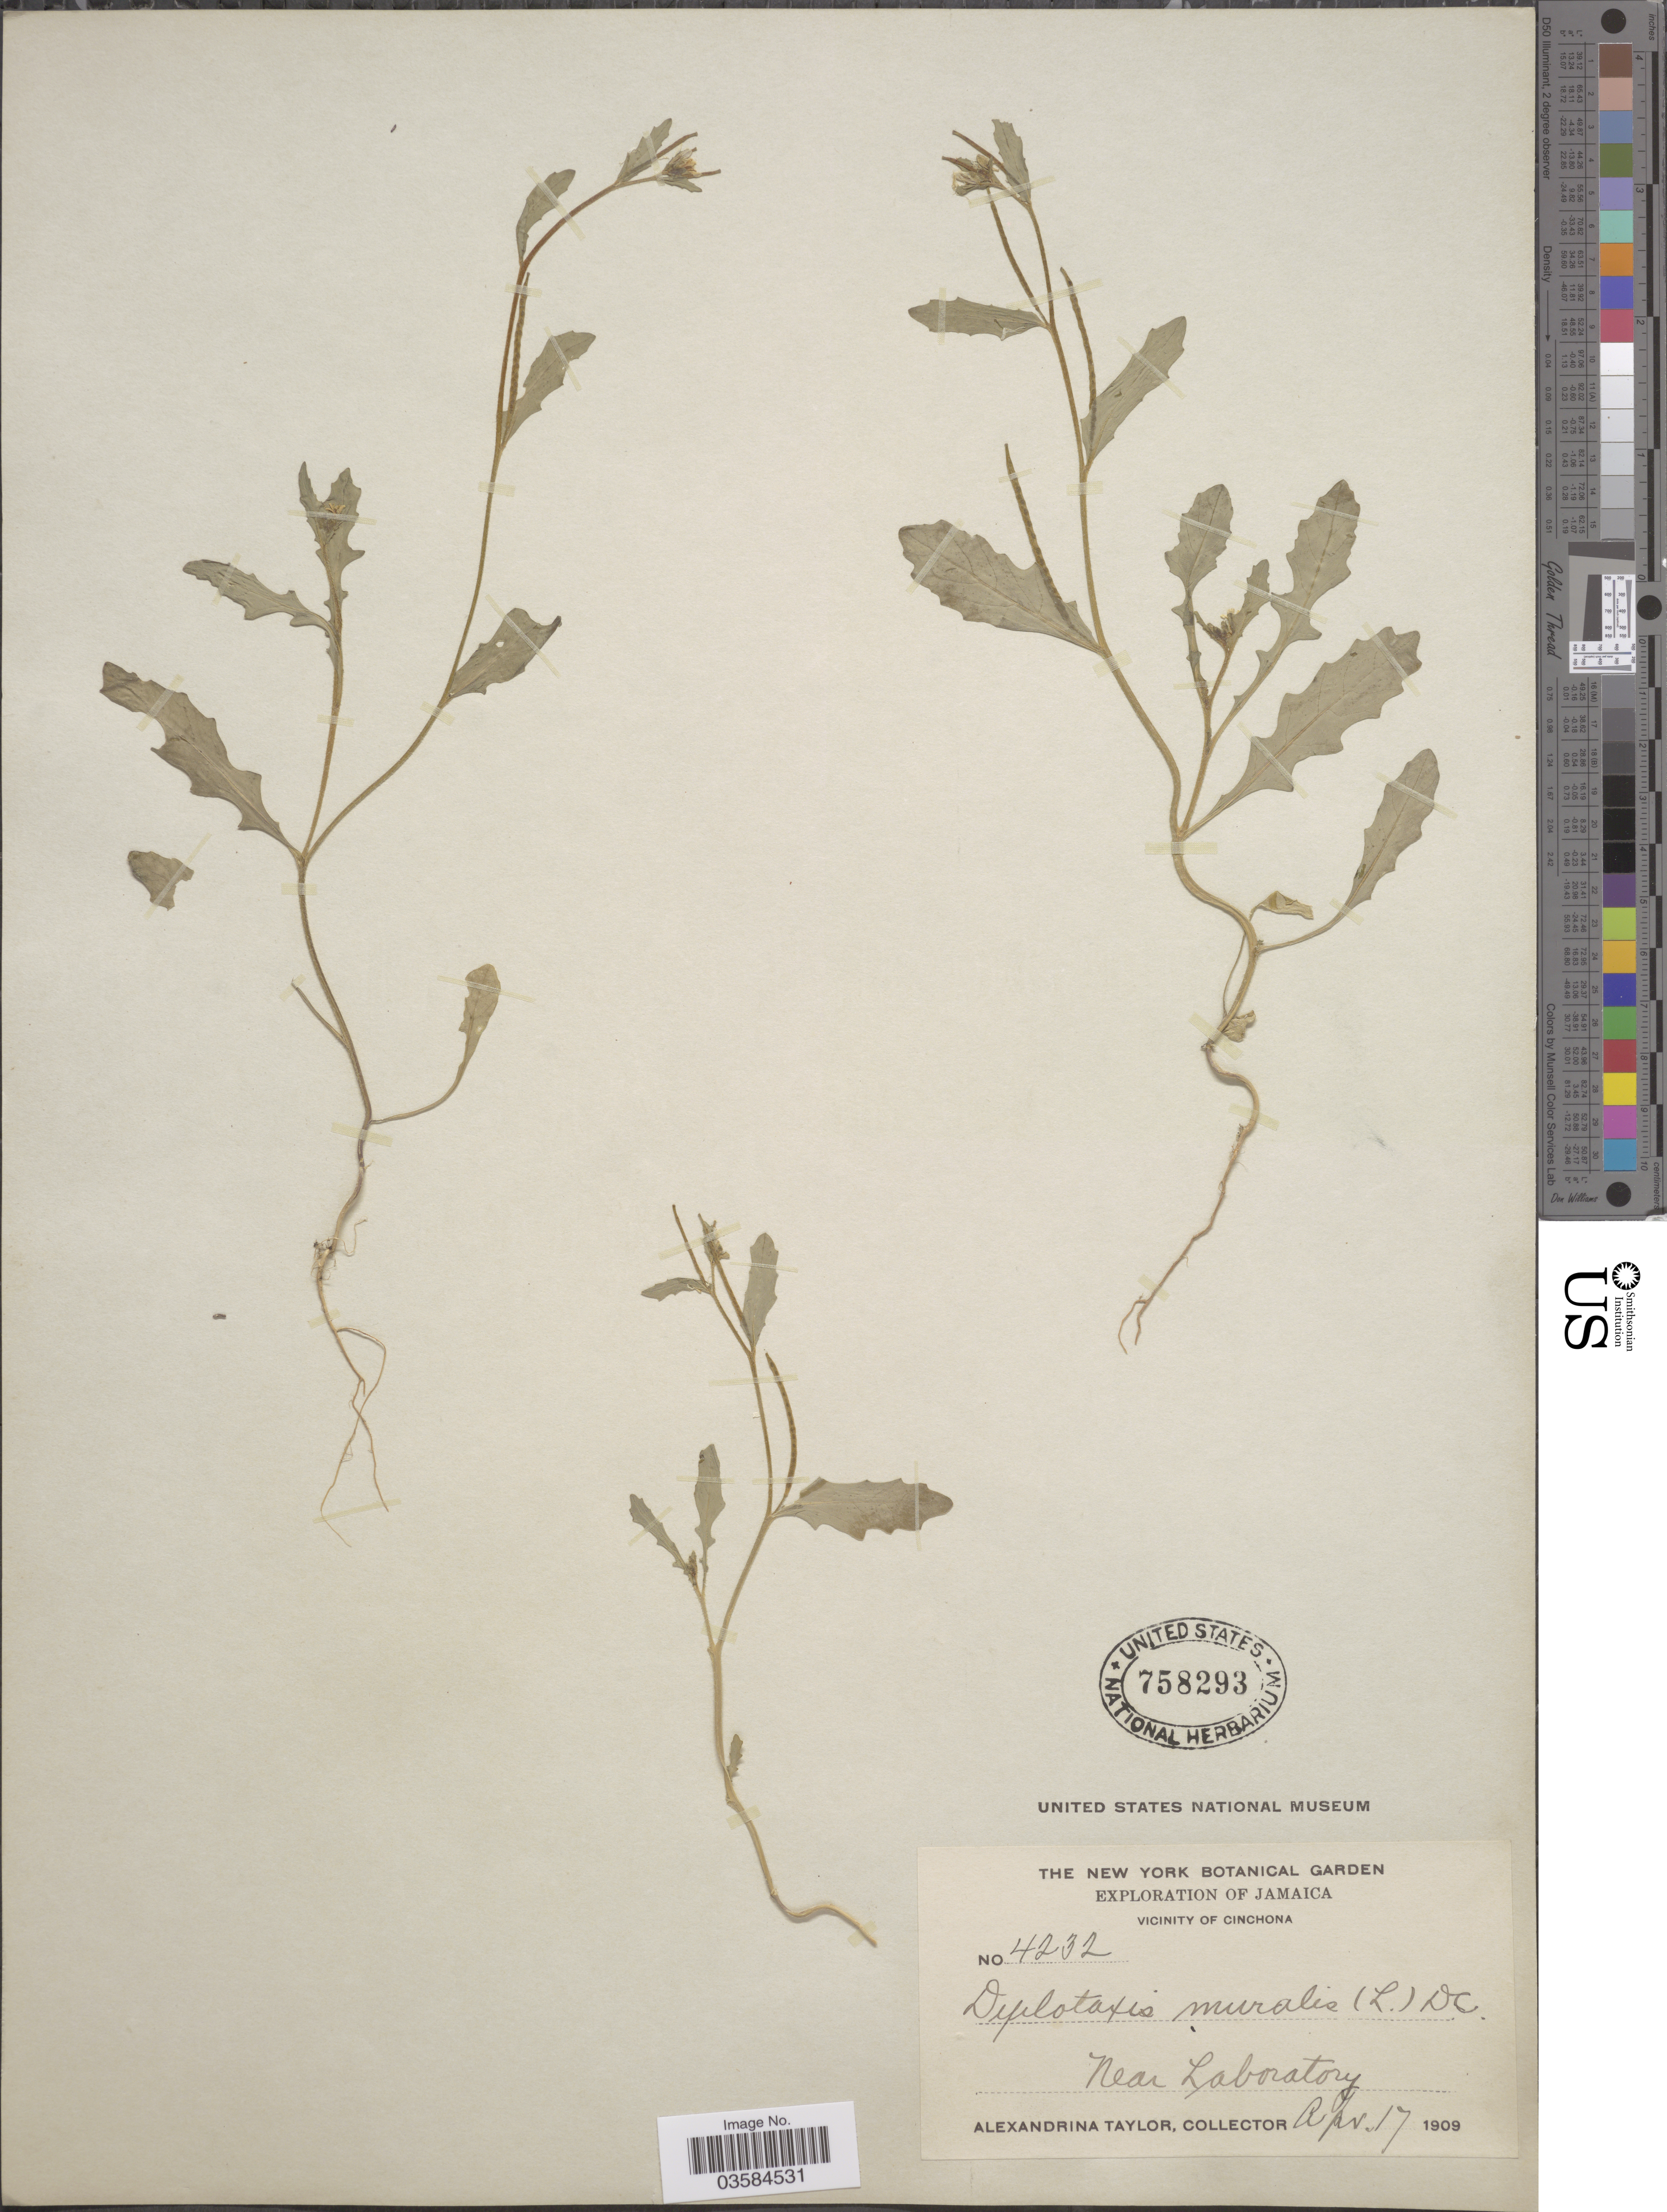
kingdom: Plantae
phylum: Tracheophyta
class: Magnoliopsida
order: Brassicales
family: Brassicaceae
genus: Diplotaxis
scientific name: Diplotaxis muralis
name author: (L.) DC.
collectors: A. Taylor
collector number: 4232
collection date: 1909-04-17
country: Jamaica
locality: Vicinity of Cinchona. Near Laboratory.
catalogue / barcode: US 758239